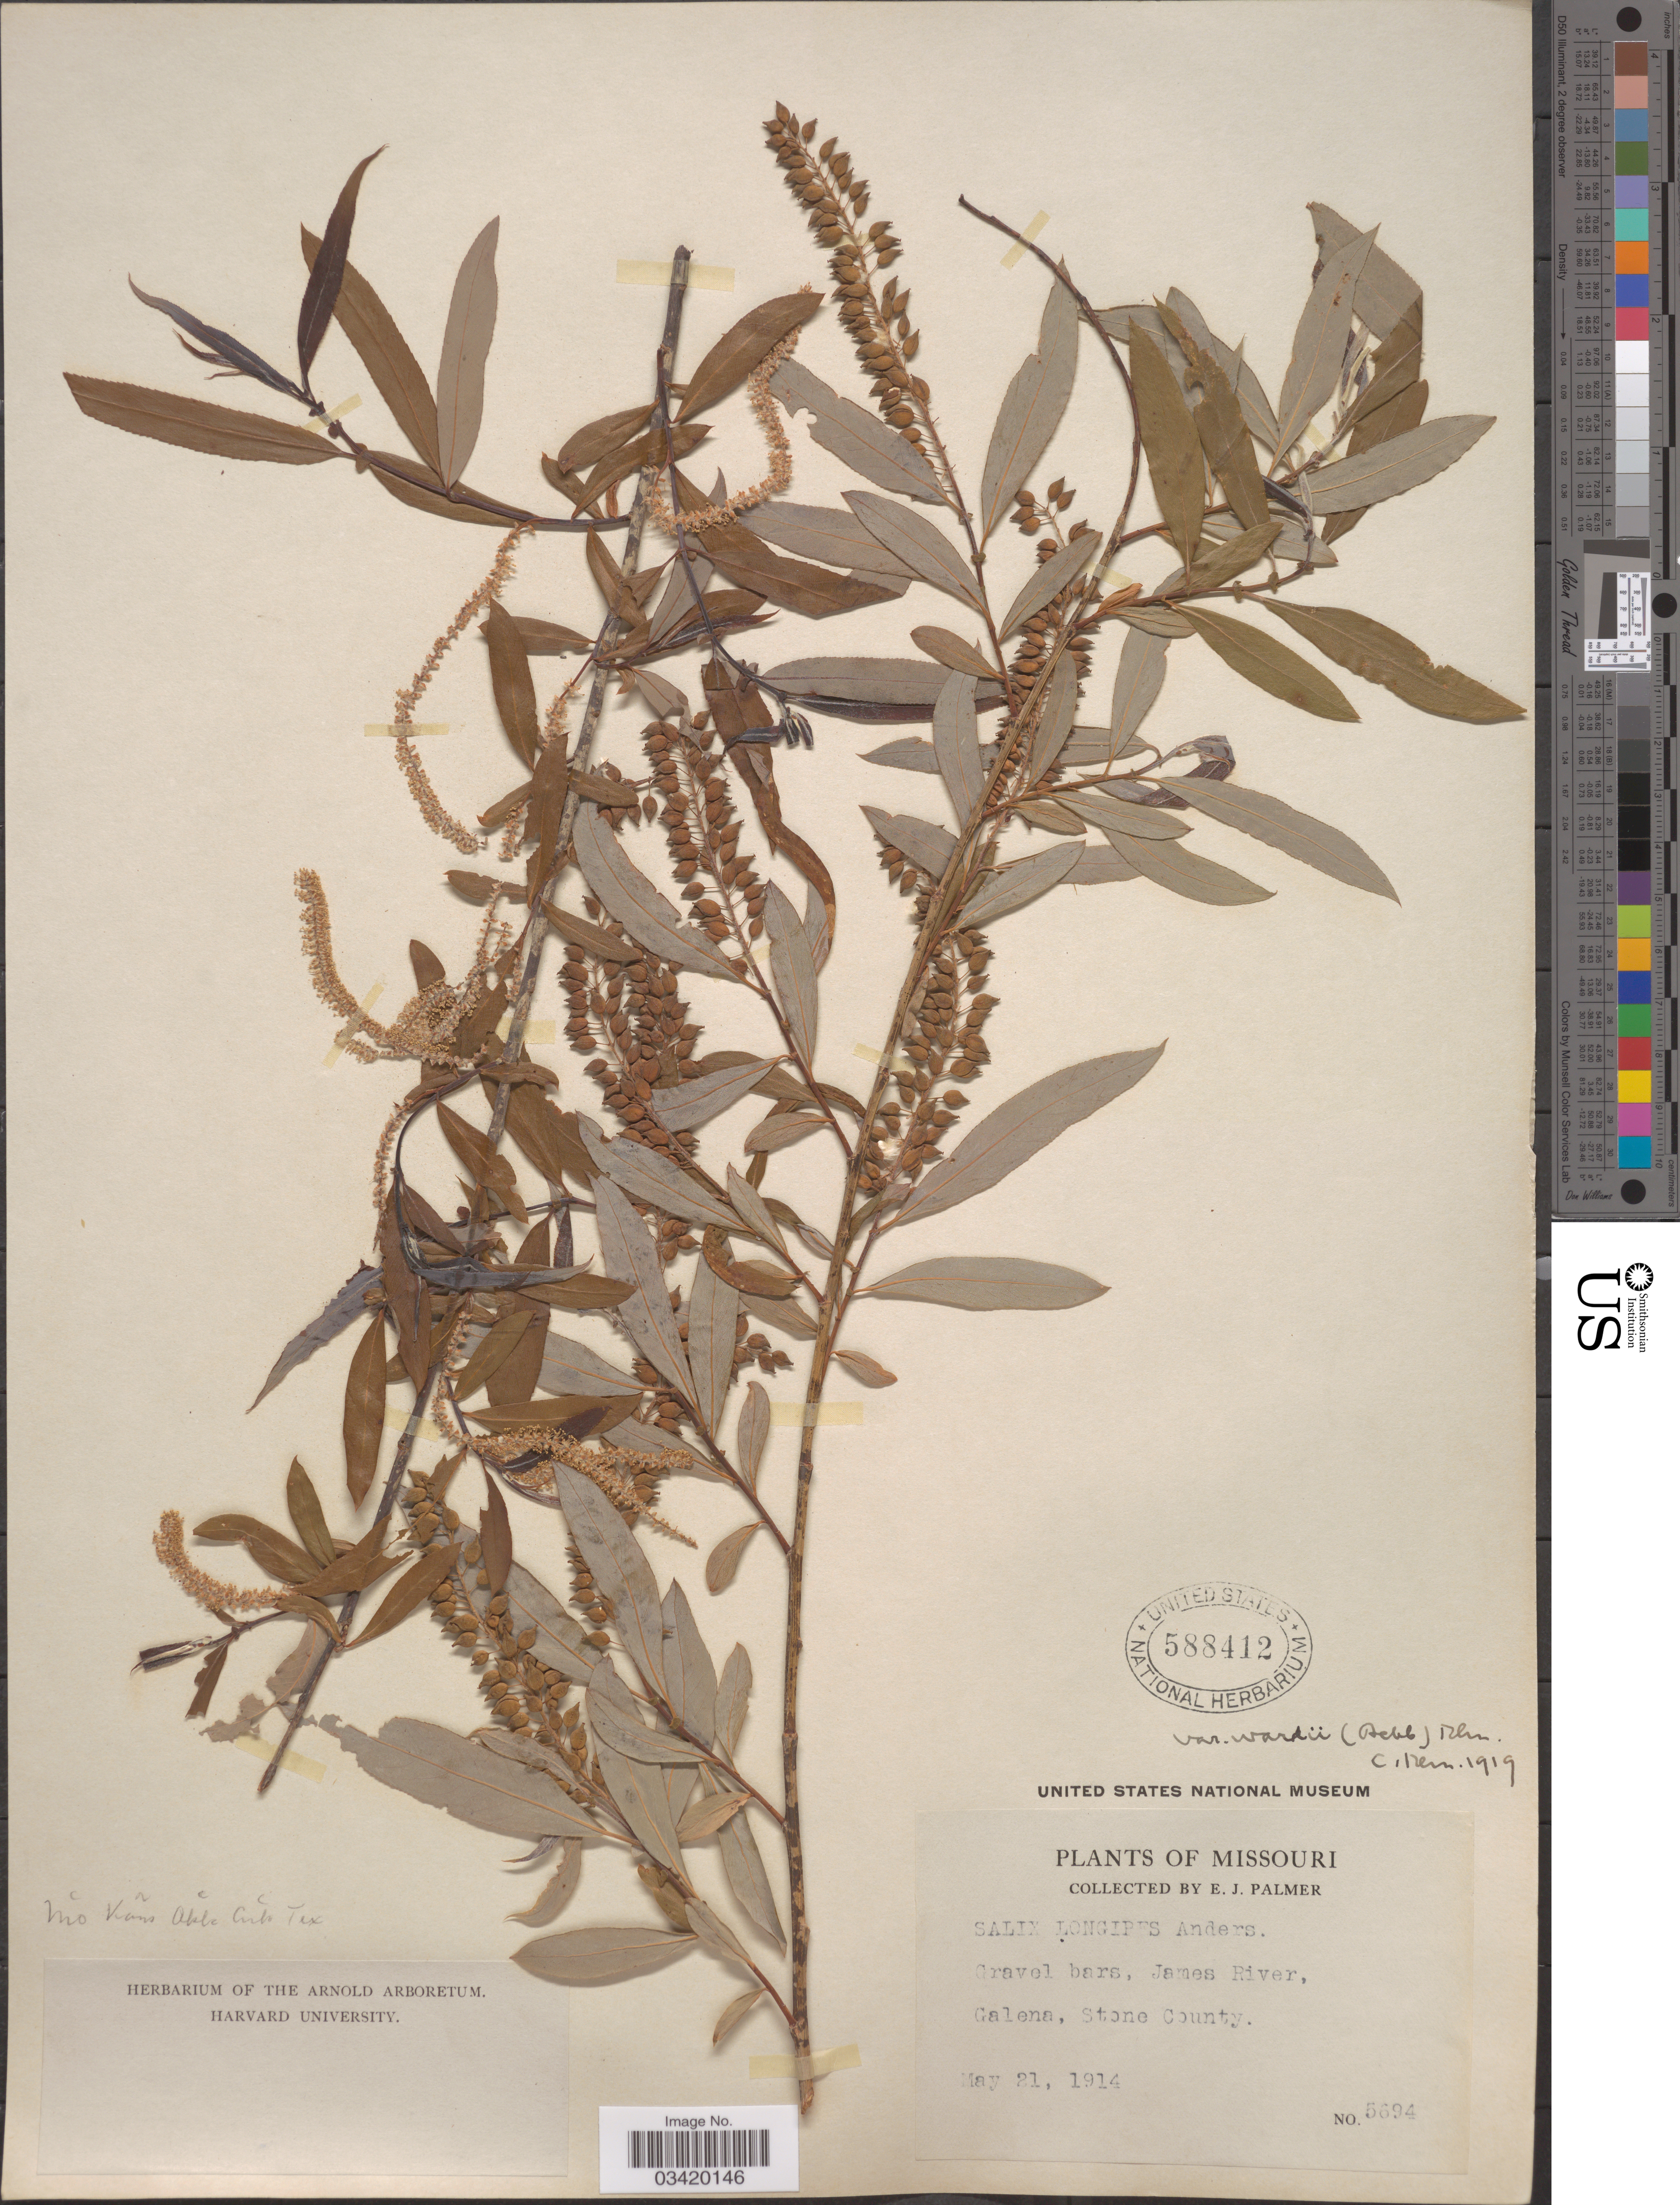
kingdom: Plantae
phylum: Tracheophyta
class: Magnoliopsida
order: Malpighiales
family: Salicaceae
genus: Salix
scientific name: Salix caroliniana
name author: Michx.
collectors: E. J. Palmer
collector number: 5694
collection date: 1914-05-21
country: United States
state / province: Missouri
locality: Gravel bars, James River, Galena, Stone County.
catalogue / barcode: US 588412